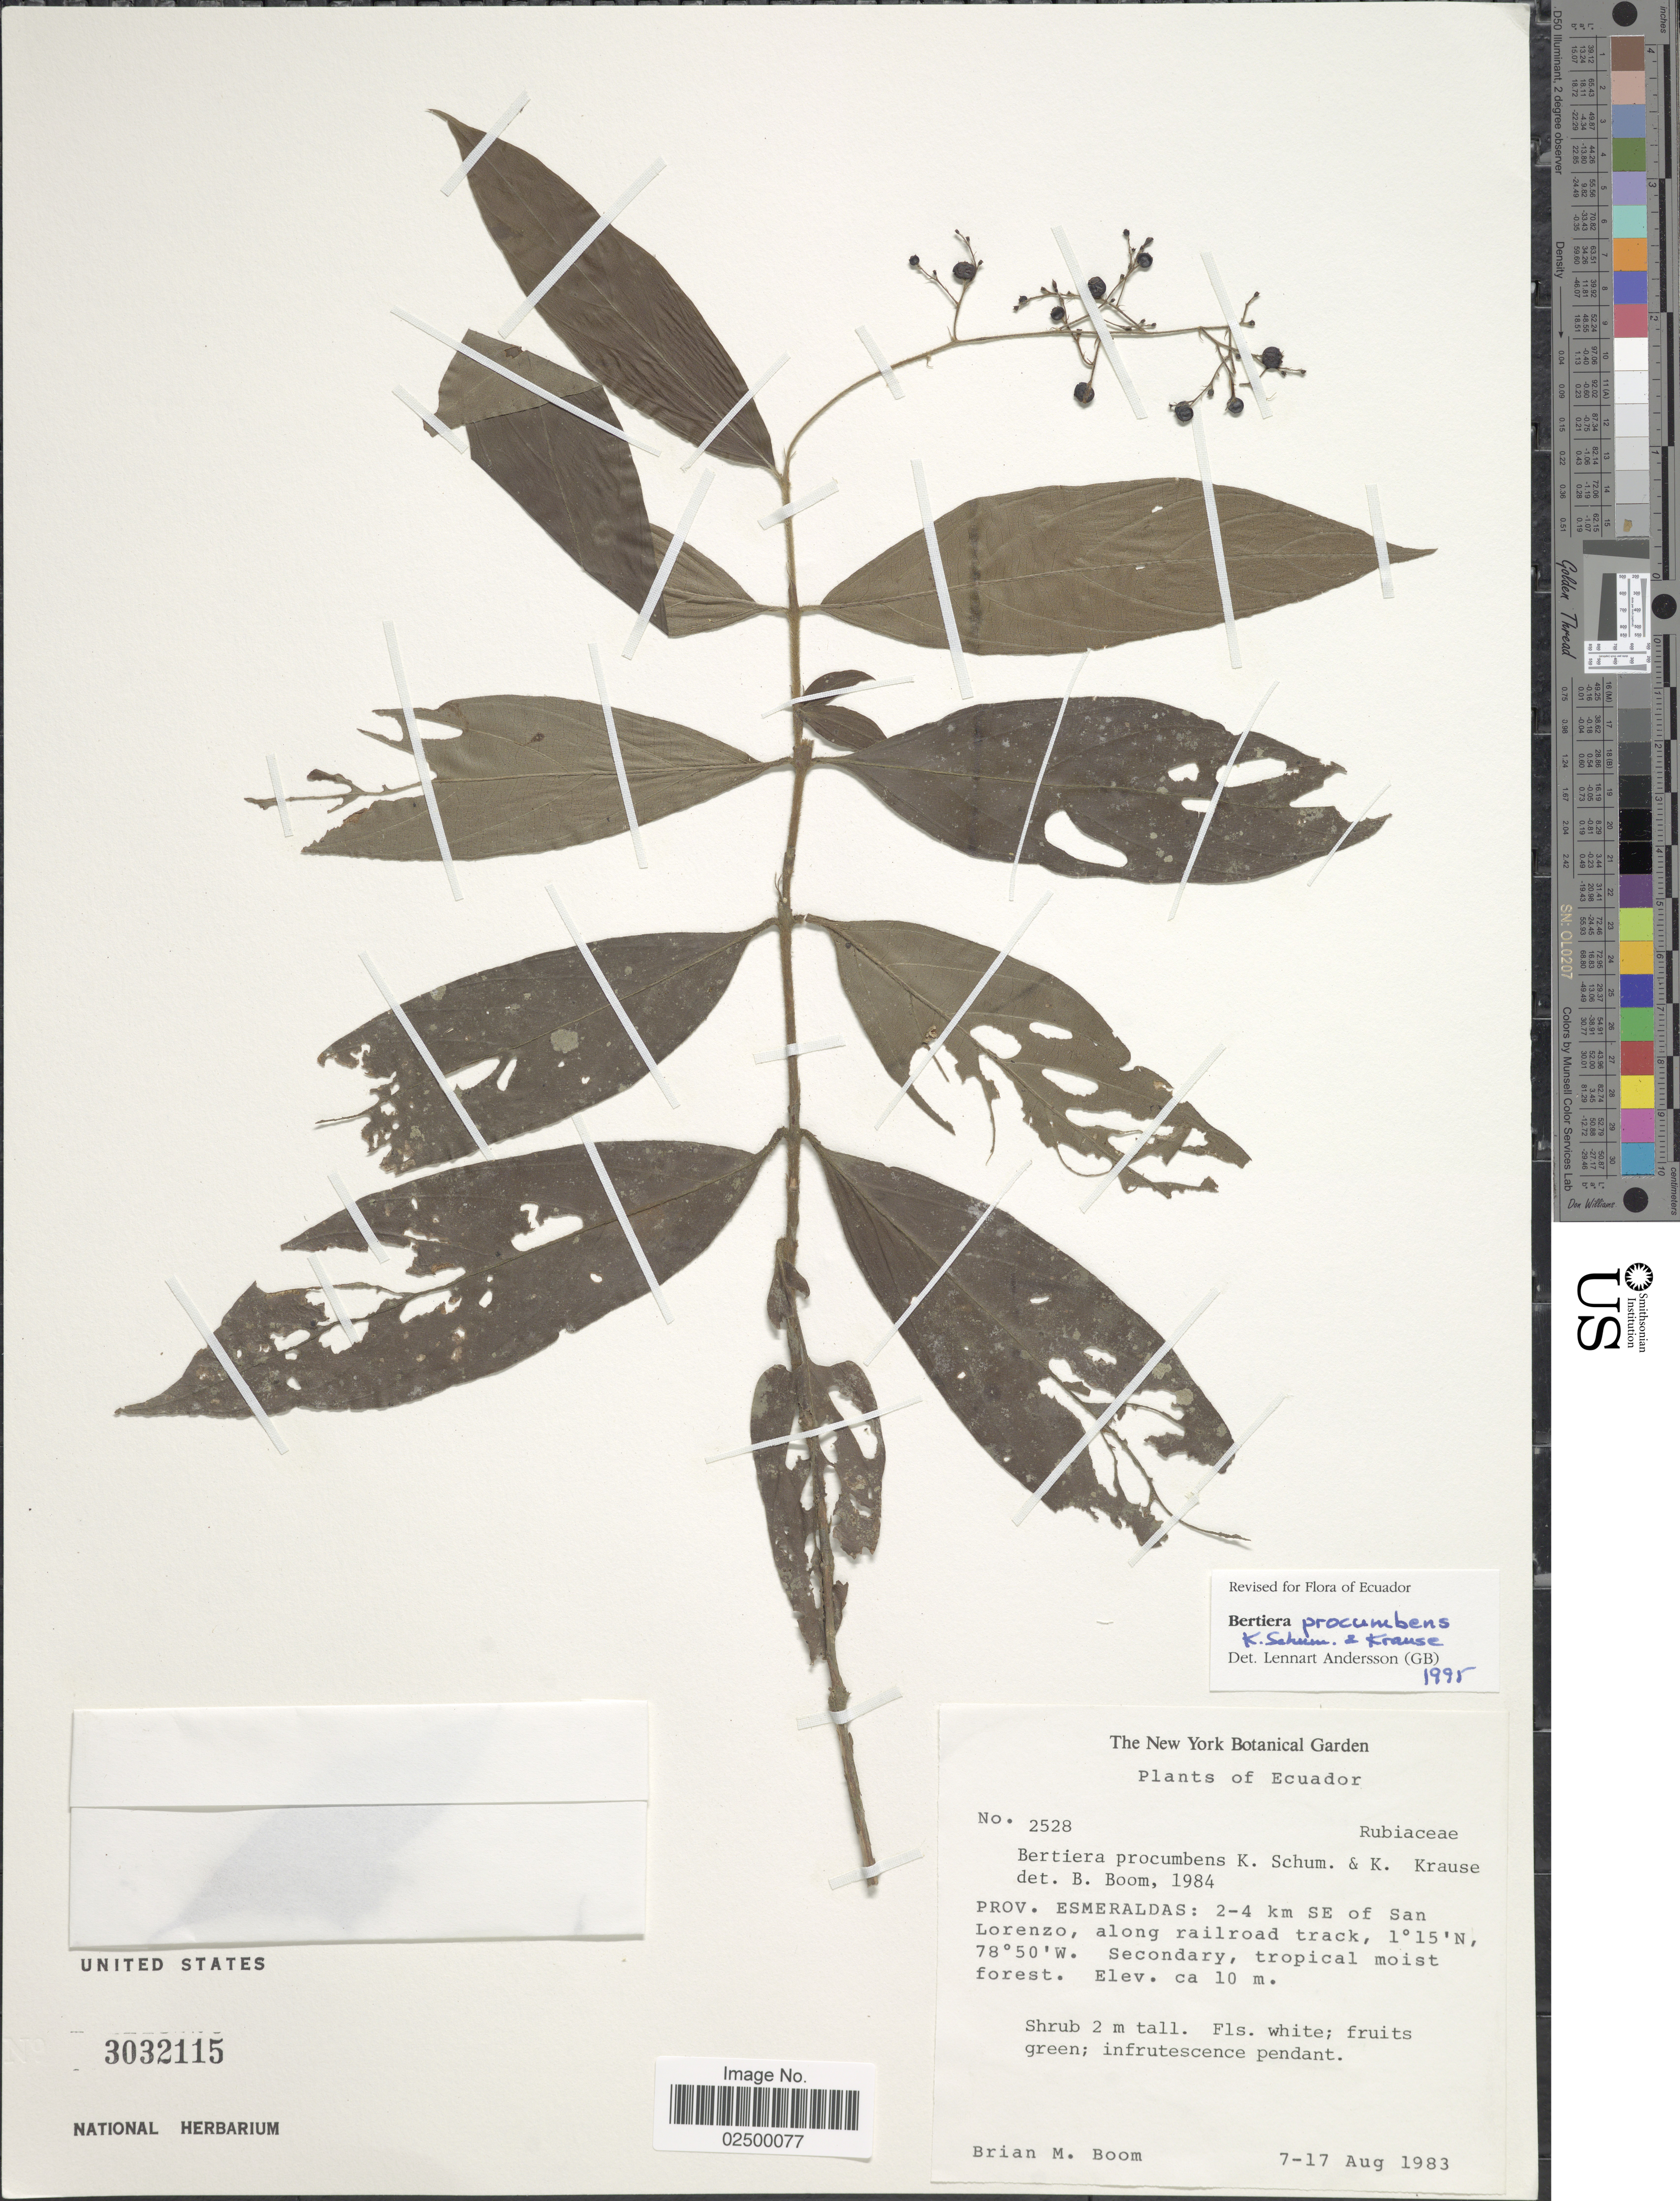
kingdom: Plantae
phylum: Tracheophyta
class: Magnoliopsida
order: Gentianales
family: Rubiaceae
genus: Bertiera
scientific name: Bertiera procumbens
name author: K. Schum. & K. Krause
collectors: B. M. Boom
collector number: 2528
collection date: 1983-08-07/1983-08-17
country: Ecuador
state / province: Esmeraldas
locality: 2-4 km SE of San Lorenzo, along railroad track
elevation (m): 10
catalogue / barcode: US 3032115